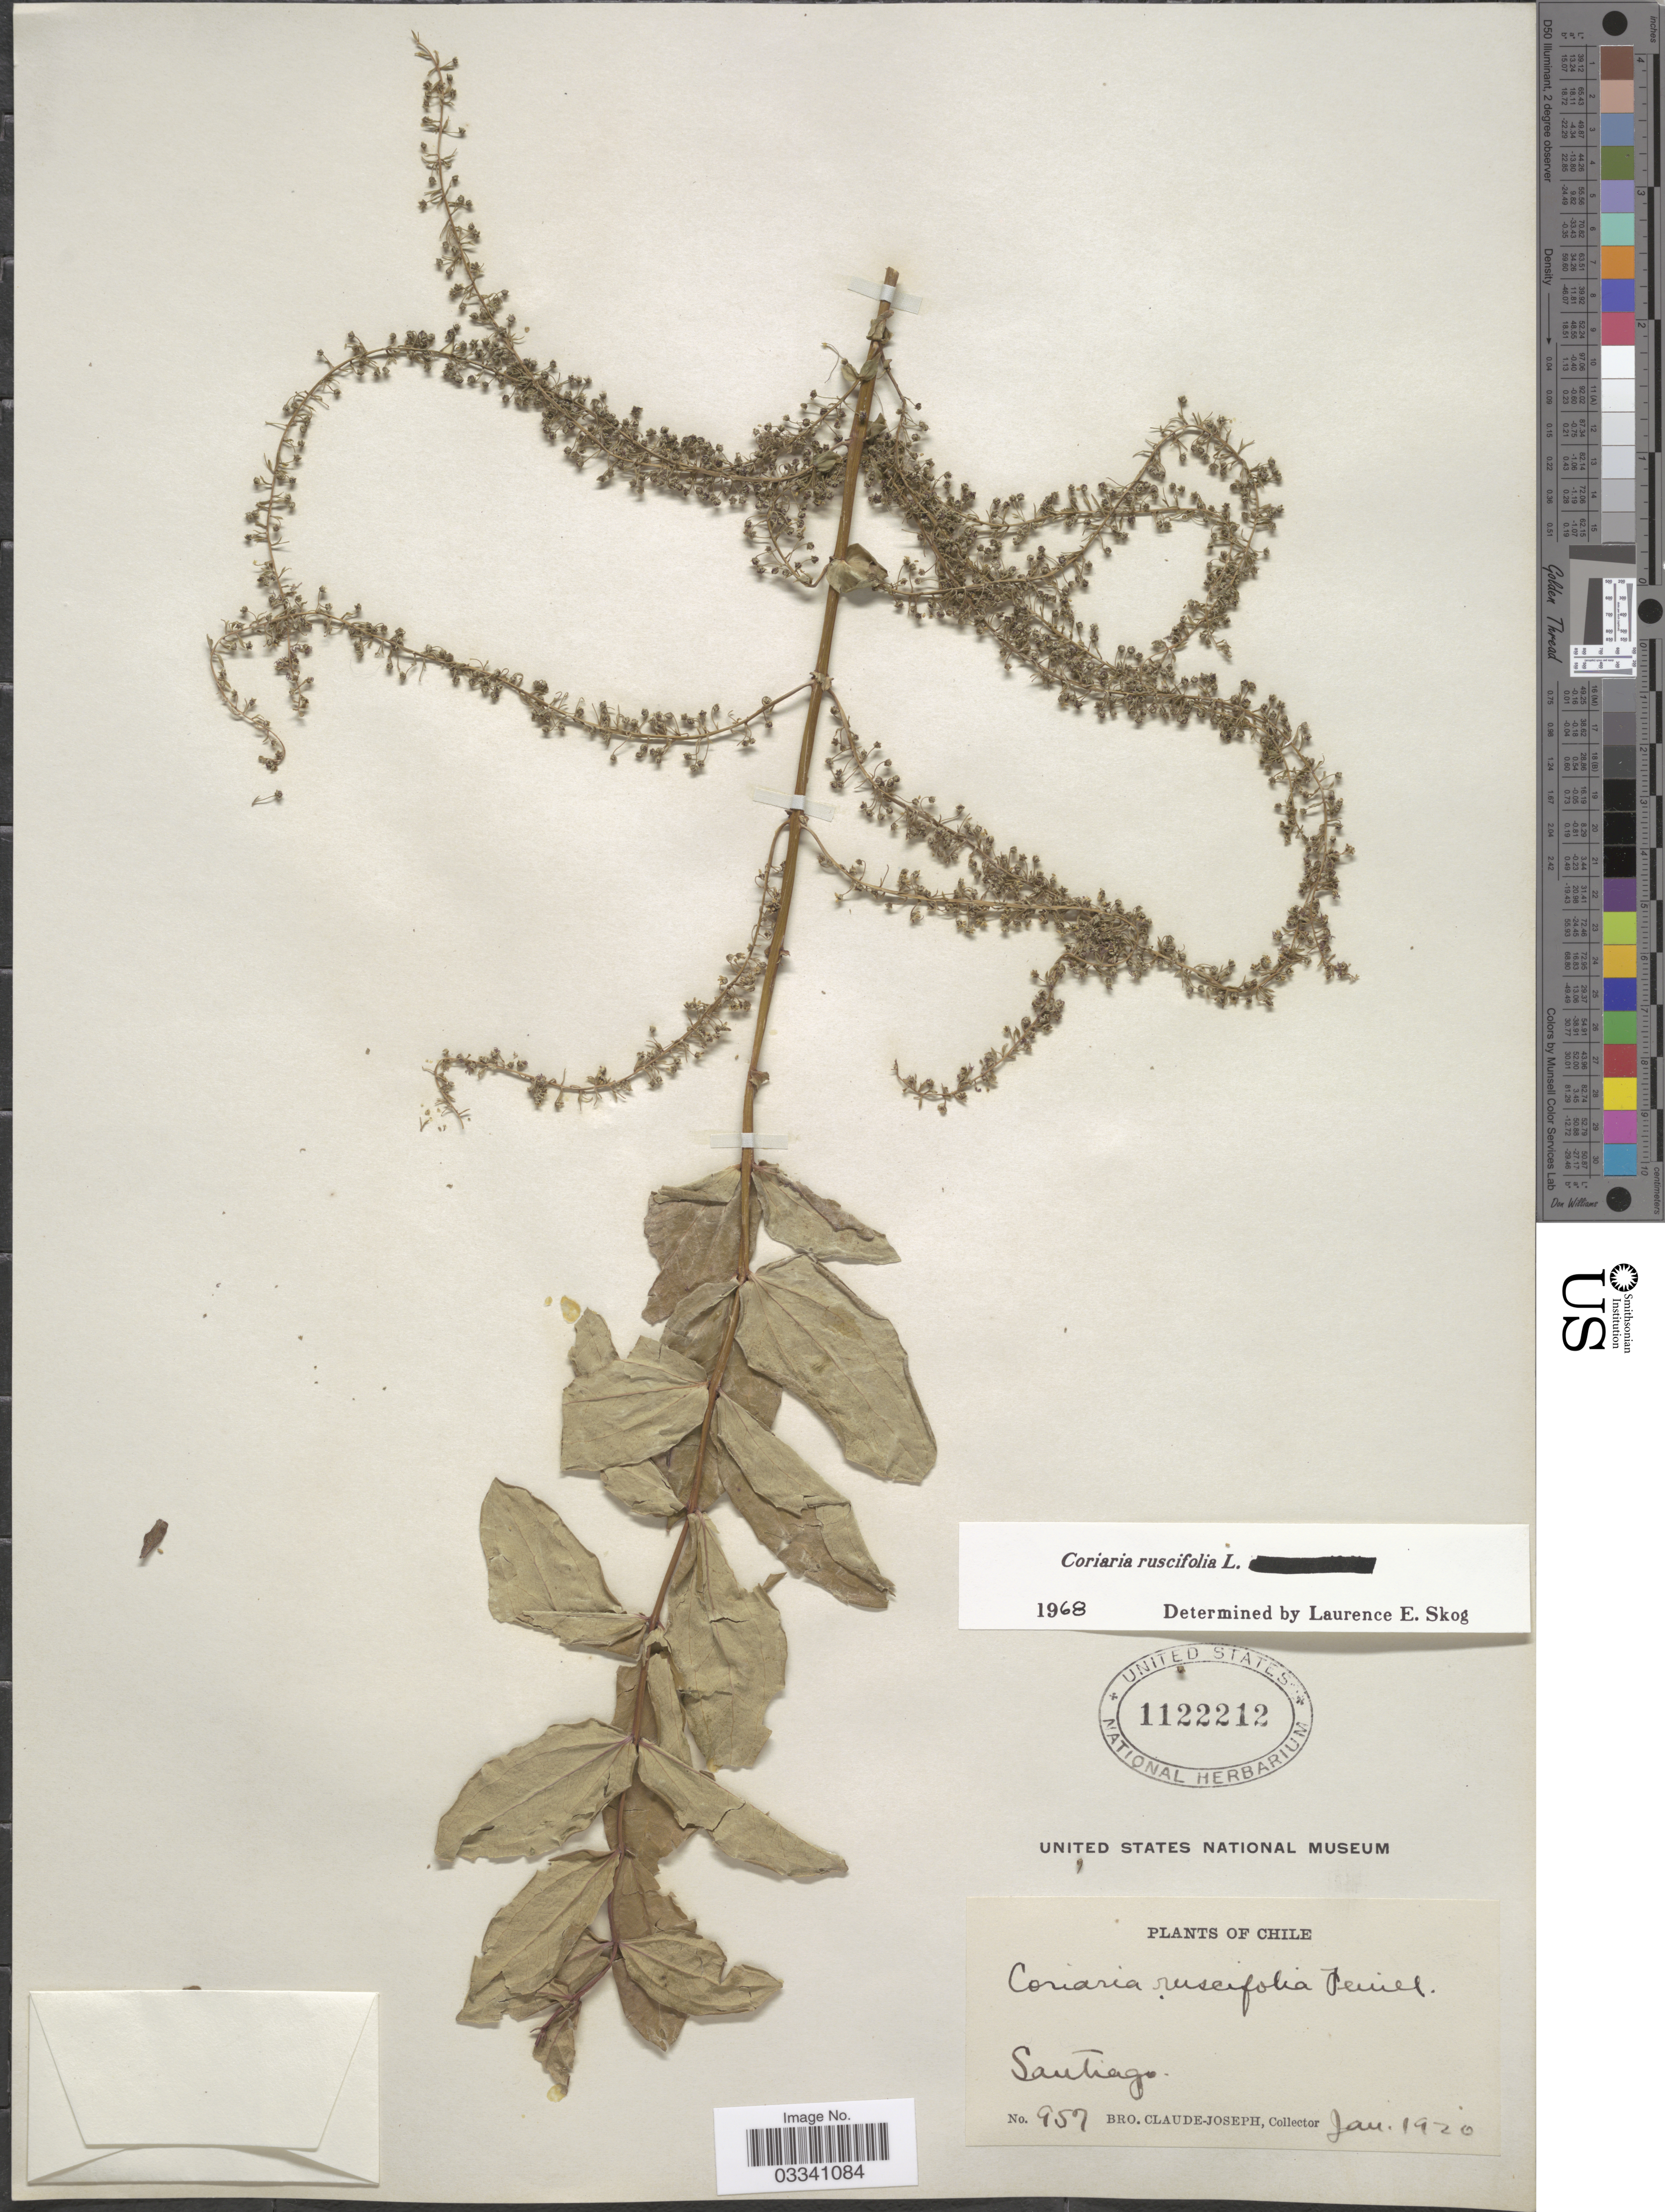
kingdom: Plantae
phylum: Tracheophyta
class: Magnoliopsida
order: Cucurbitales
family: Coriariaceae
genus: Coriaria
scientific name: Coriaria ruscifolia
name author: L.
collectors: Bro. Claude-Joseph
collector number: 957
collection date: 1920-01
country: Chile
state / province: Región Metropolitana (RM)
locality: Santiago.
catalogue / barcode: US 1122212